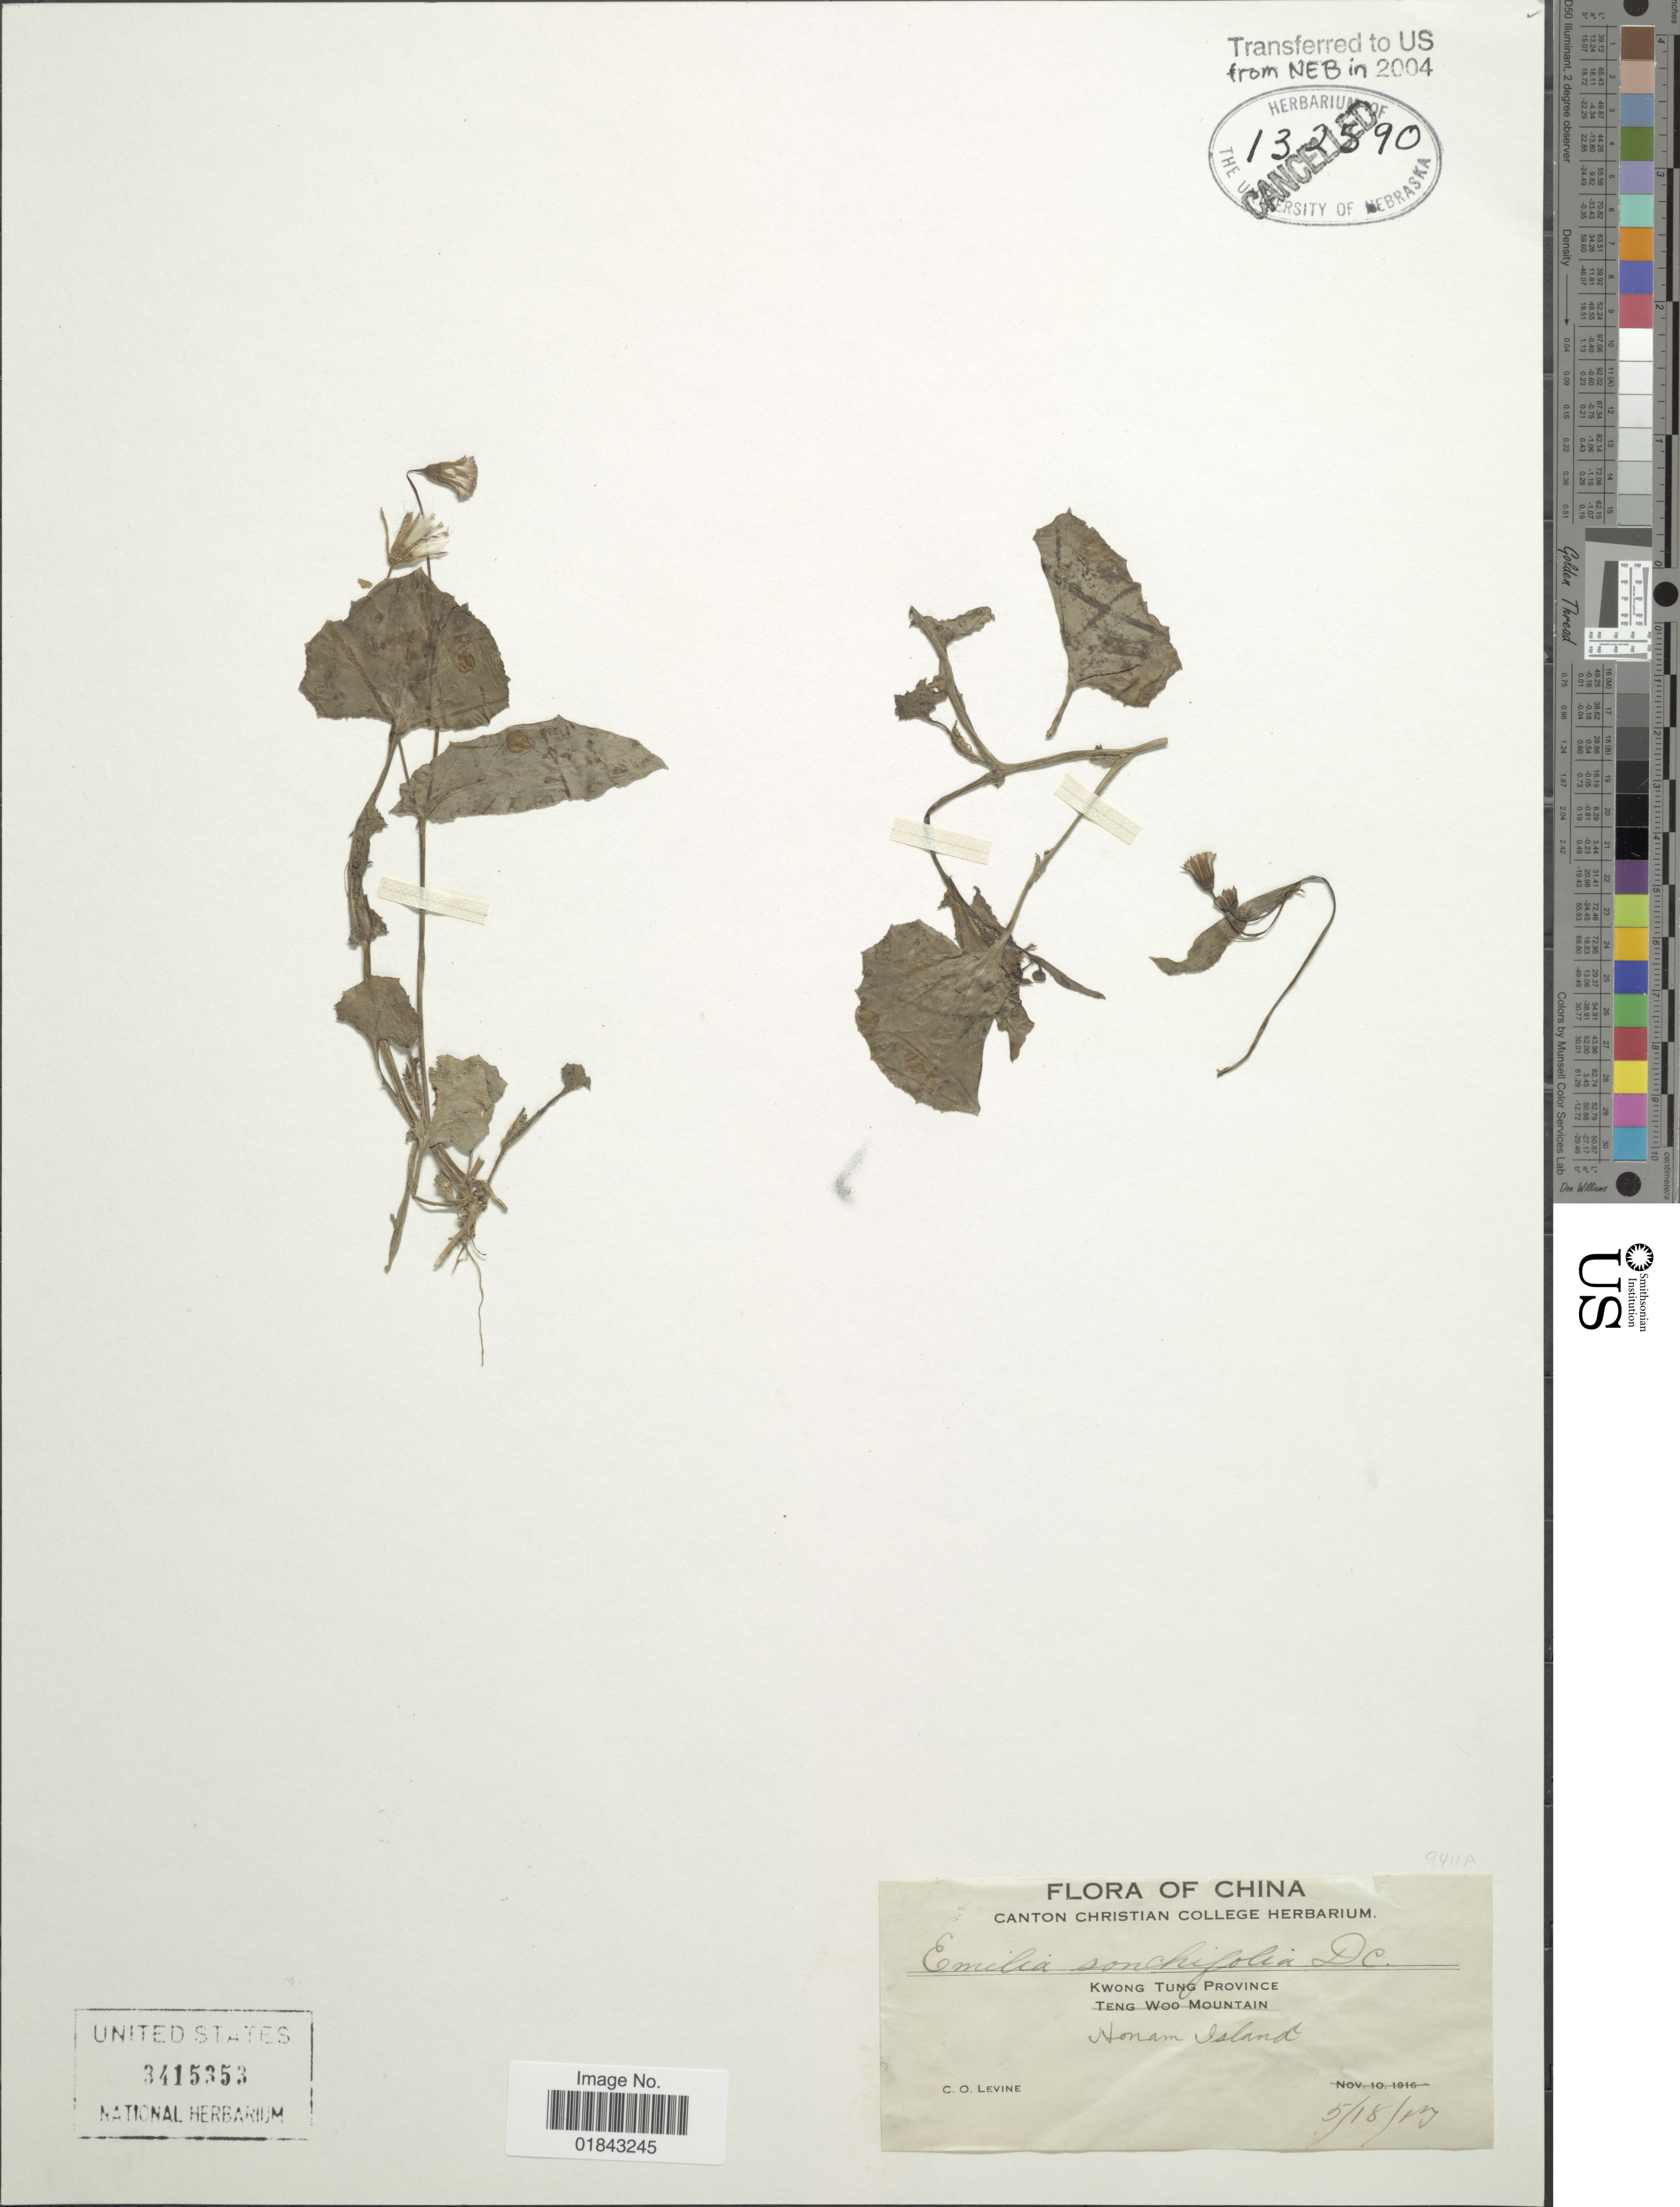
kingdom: Plantae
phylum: Tracheophyta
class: Magnoliopsida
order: Asterales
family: Asteraceae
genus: Emilia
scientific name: Emilia sonchifolia var. sonchifolia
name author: (L.) DC.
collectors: C. O. Levine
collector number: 9411A?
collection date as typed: Transcribed d/m/y: 18/5/17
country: China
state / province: Guangdong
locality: Kwong Tung Province, Honam Island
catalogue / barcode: US 3415353